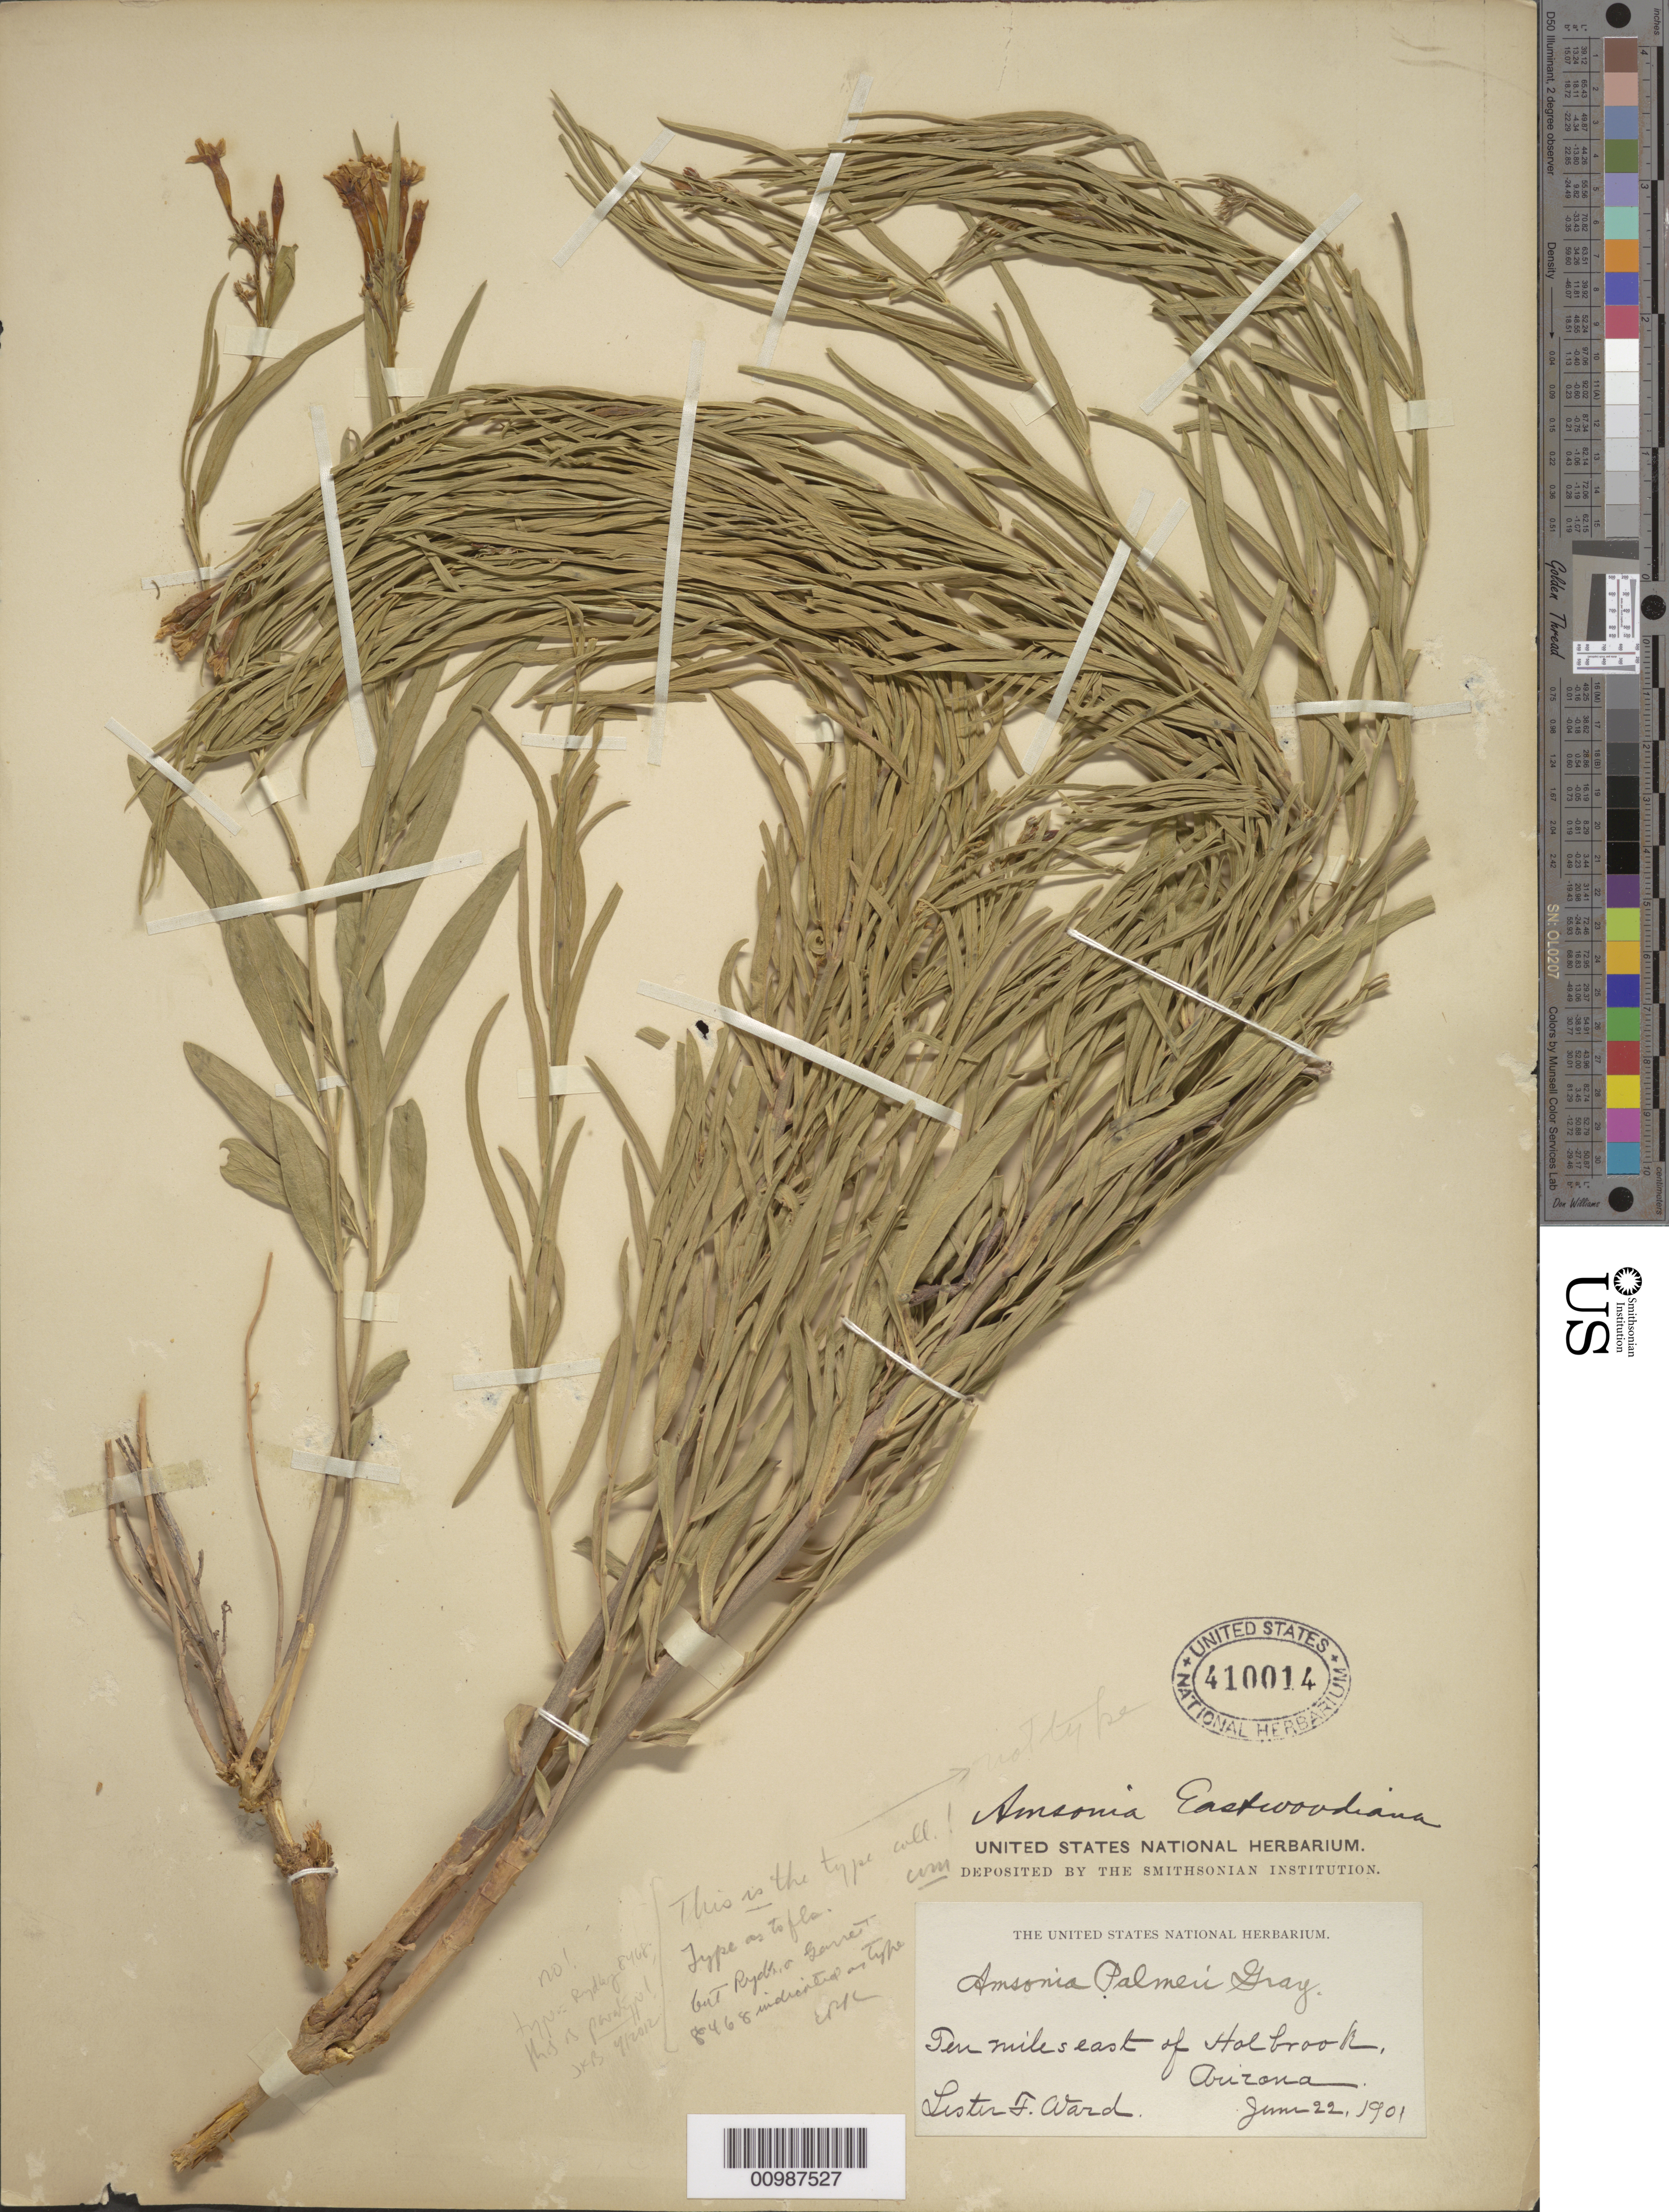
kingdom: Plantae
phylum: Tracheophyta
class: Magnoliopsida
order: Gentianales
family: Apocynaceae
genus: Amsonia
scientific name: Amsonia palmeri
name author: A. Gray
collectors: L. F. Ward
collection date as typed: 22 Jun 1901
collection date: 1901-06-22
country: United States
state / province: Arizona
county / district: Navajo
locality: Ten miles east of Holbrook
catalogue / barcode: US 410014